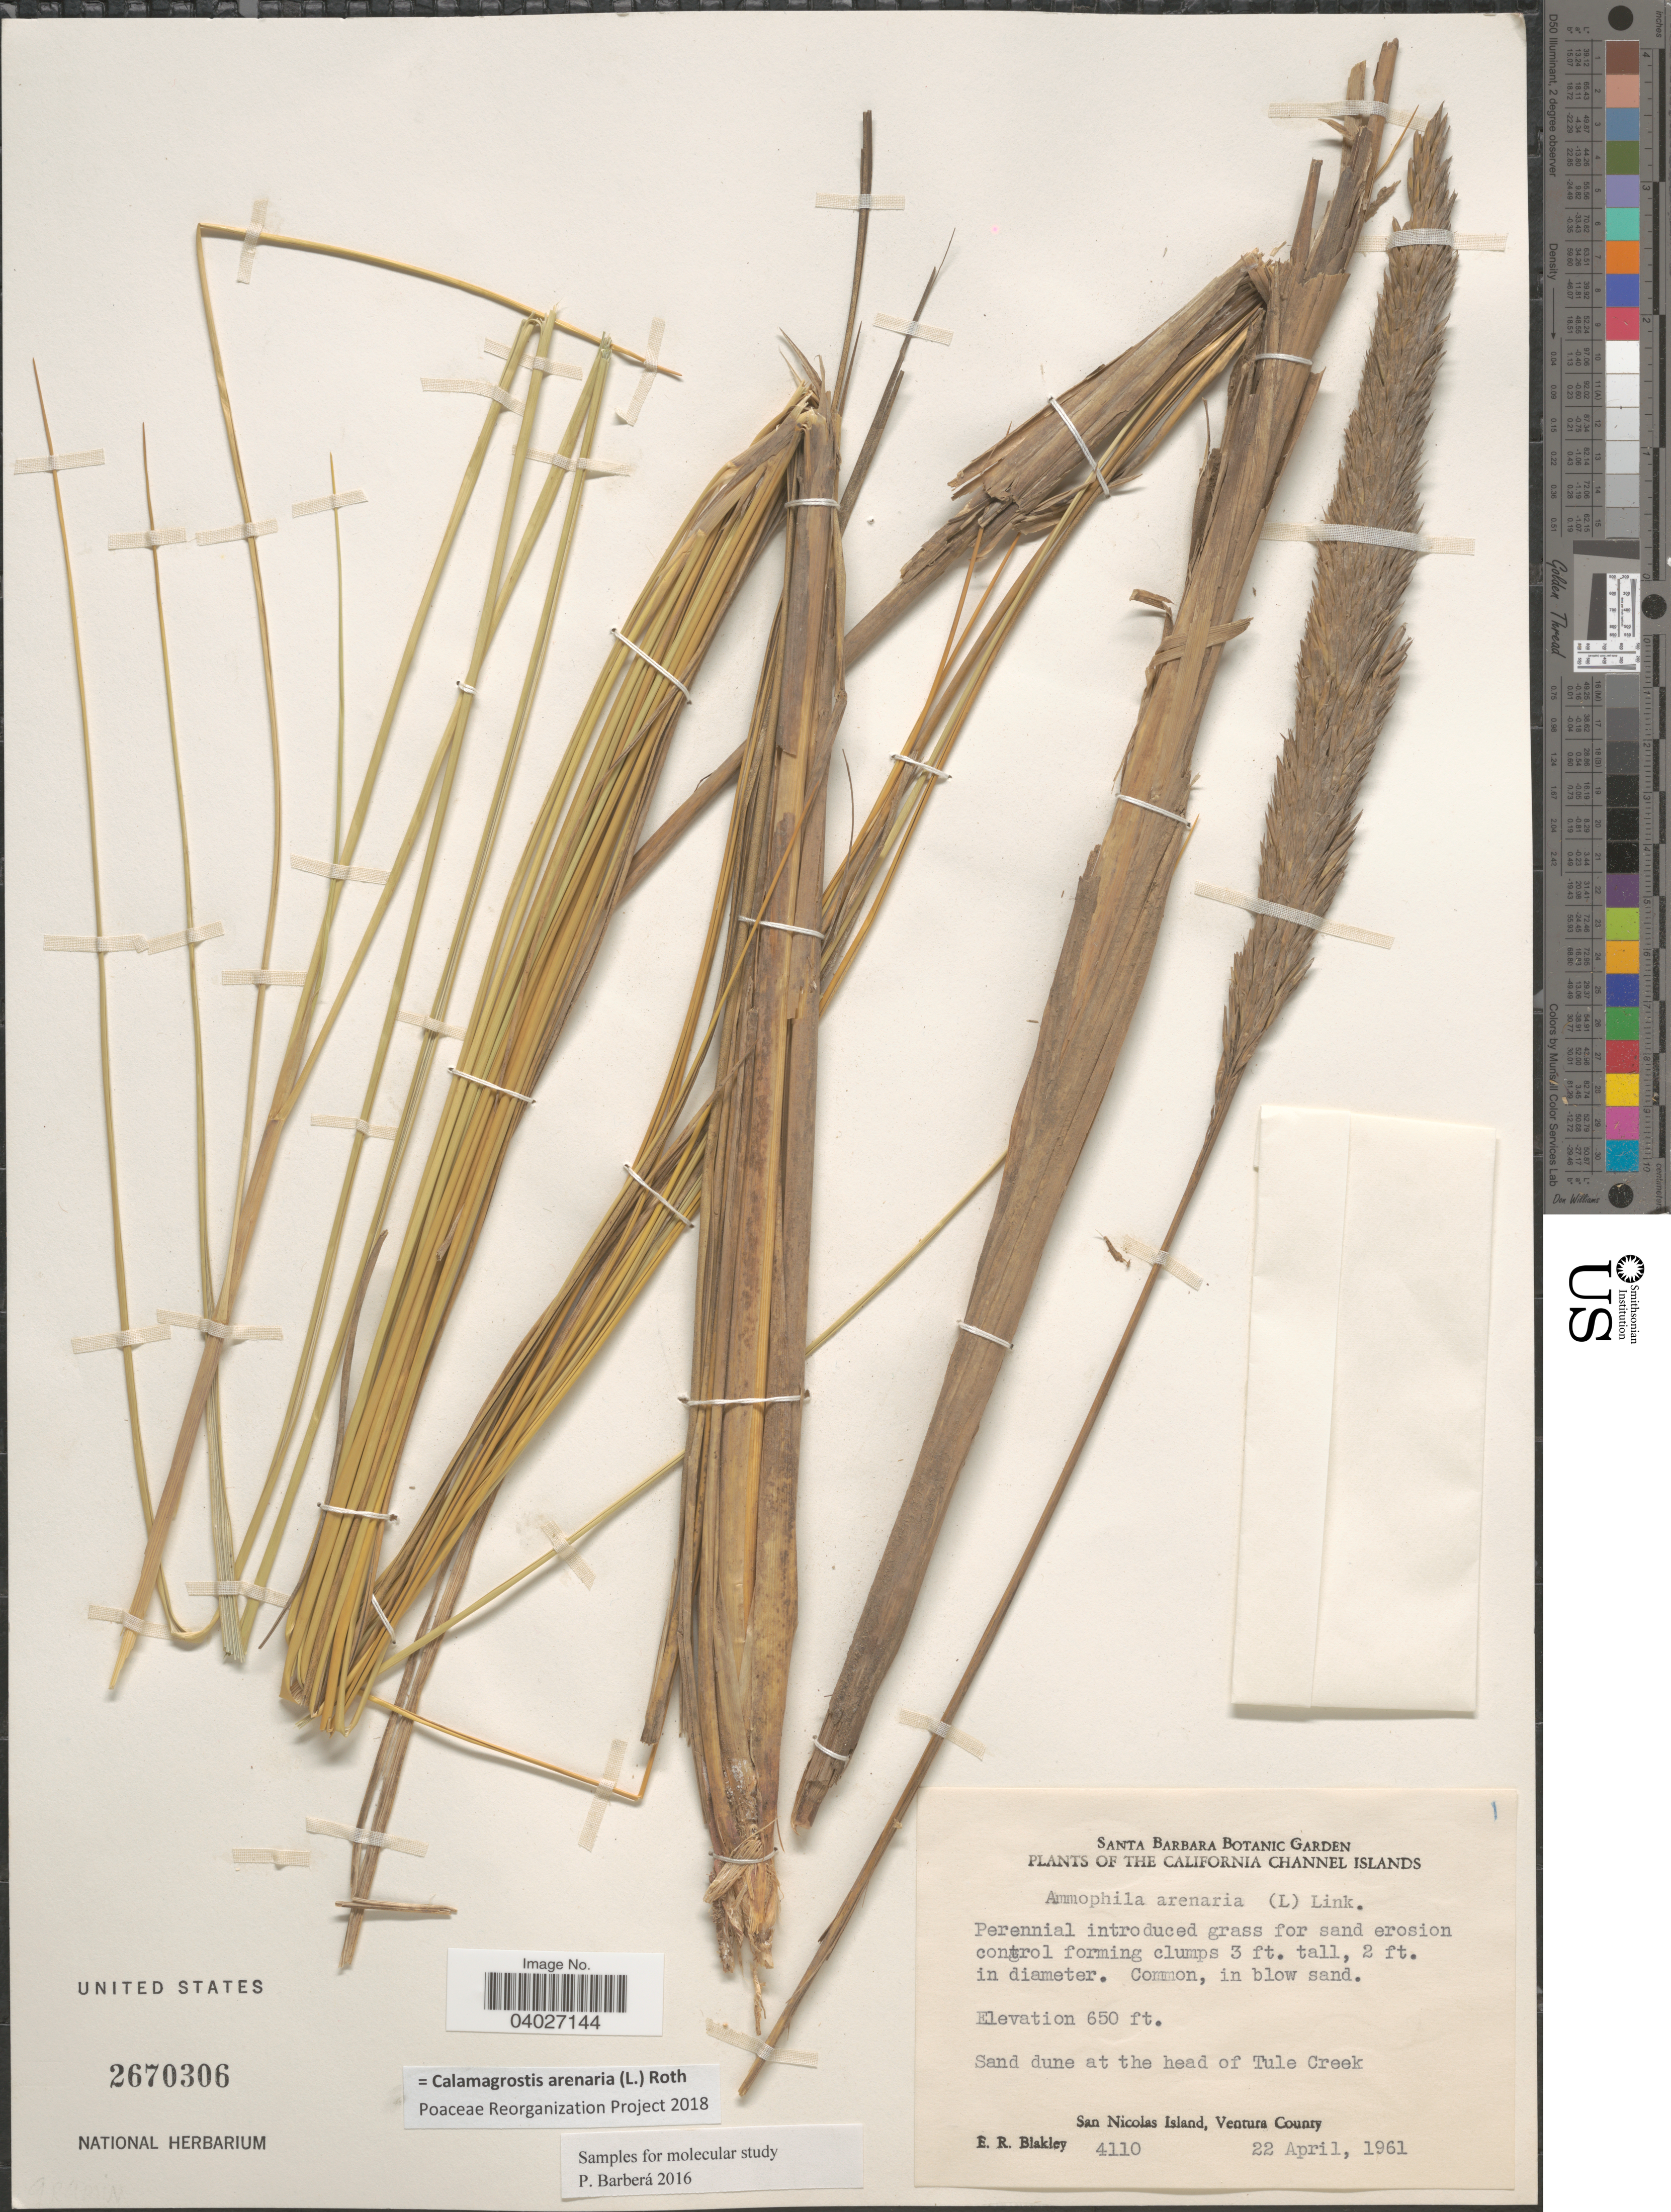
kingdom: Plantae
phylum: Tracheophyta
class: Liliopsida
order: Poales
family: Poaceae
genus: Calamagrostis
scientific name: Calamagrostis arenaria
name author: (L.) Roth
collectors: E. R. Blakley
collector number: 4110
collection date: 1961-04-22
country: United States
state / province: California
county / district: Ventura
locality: The California Channel Islands. Sand dune at the head of Tule Creek. San Nicolas Island, Ventura County.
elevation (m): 198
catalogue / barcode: US 2670306